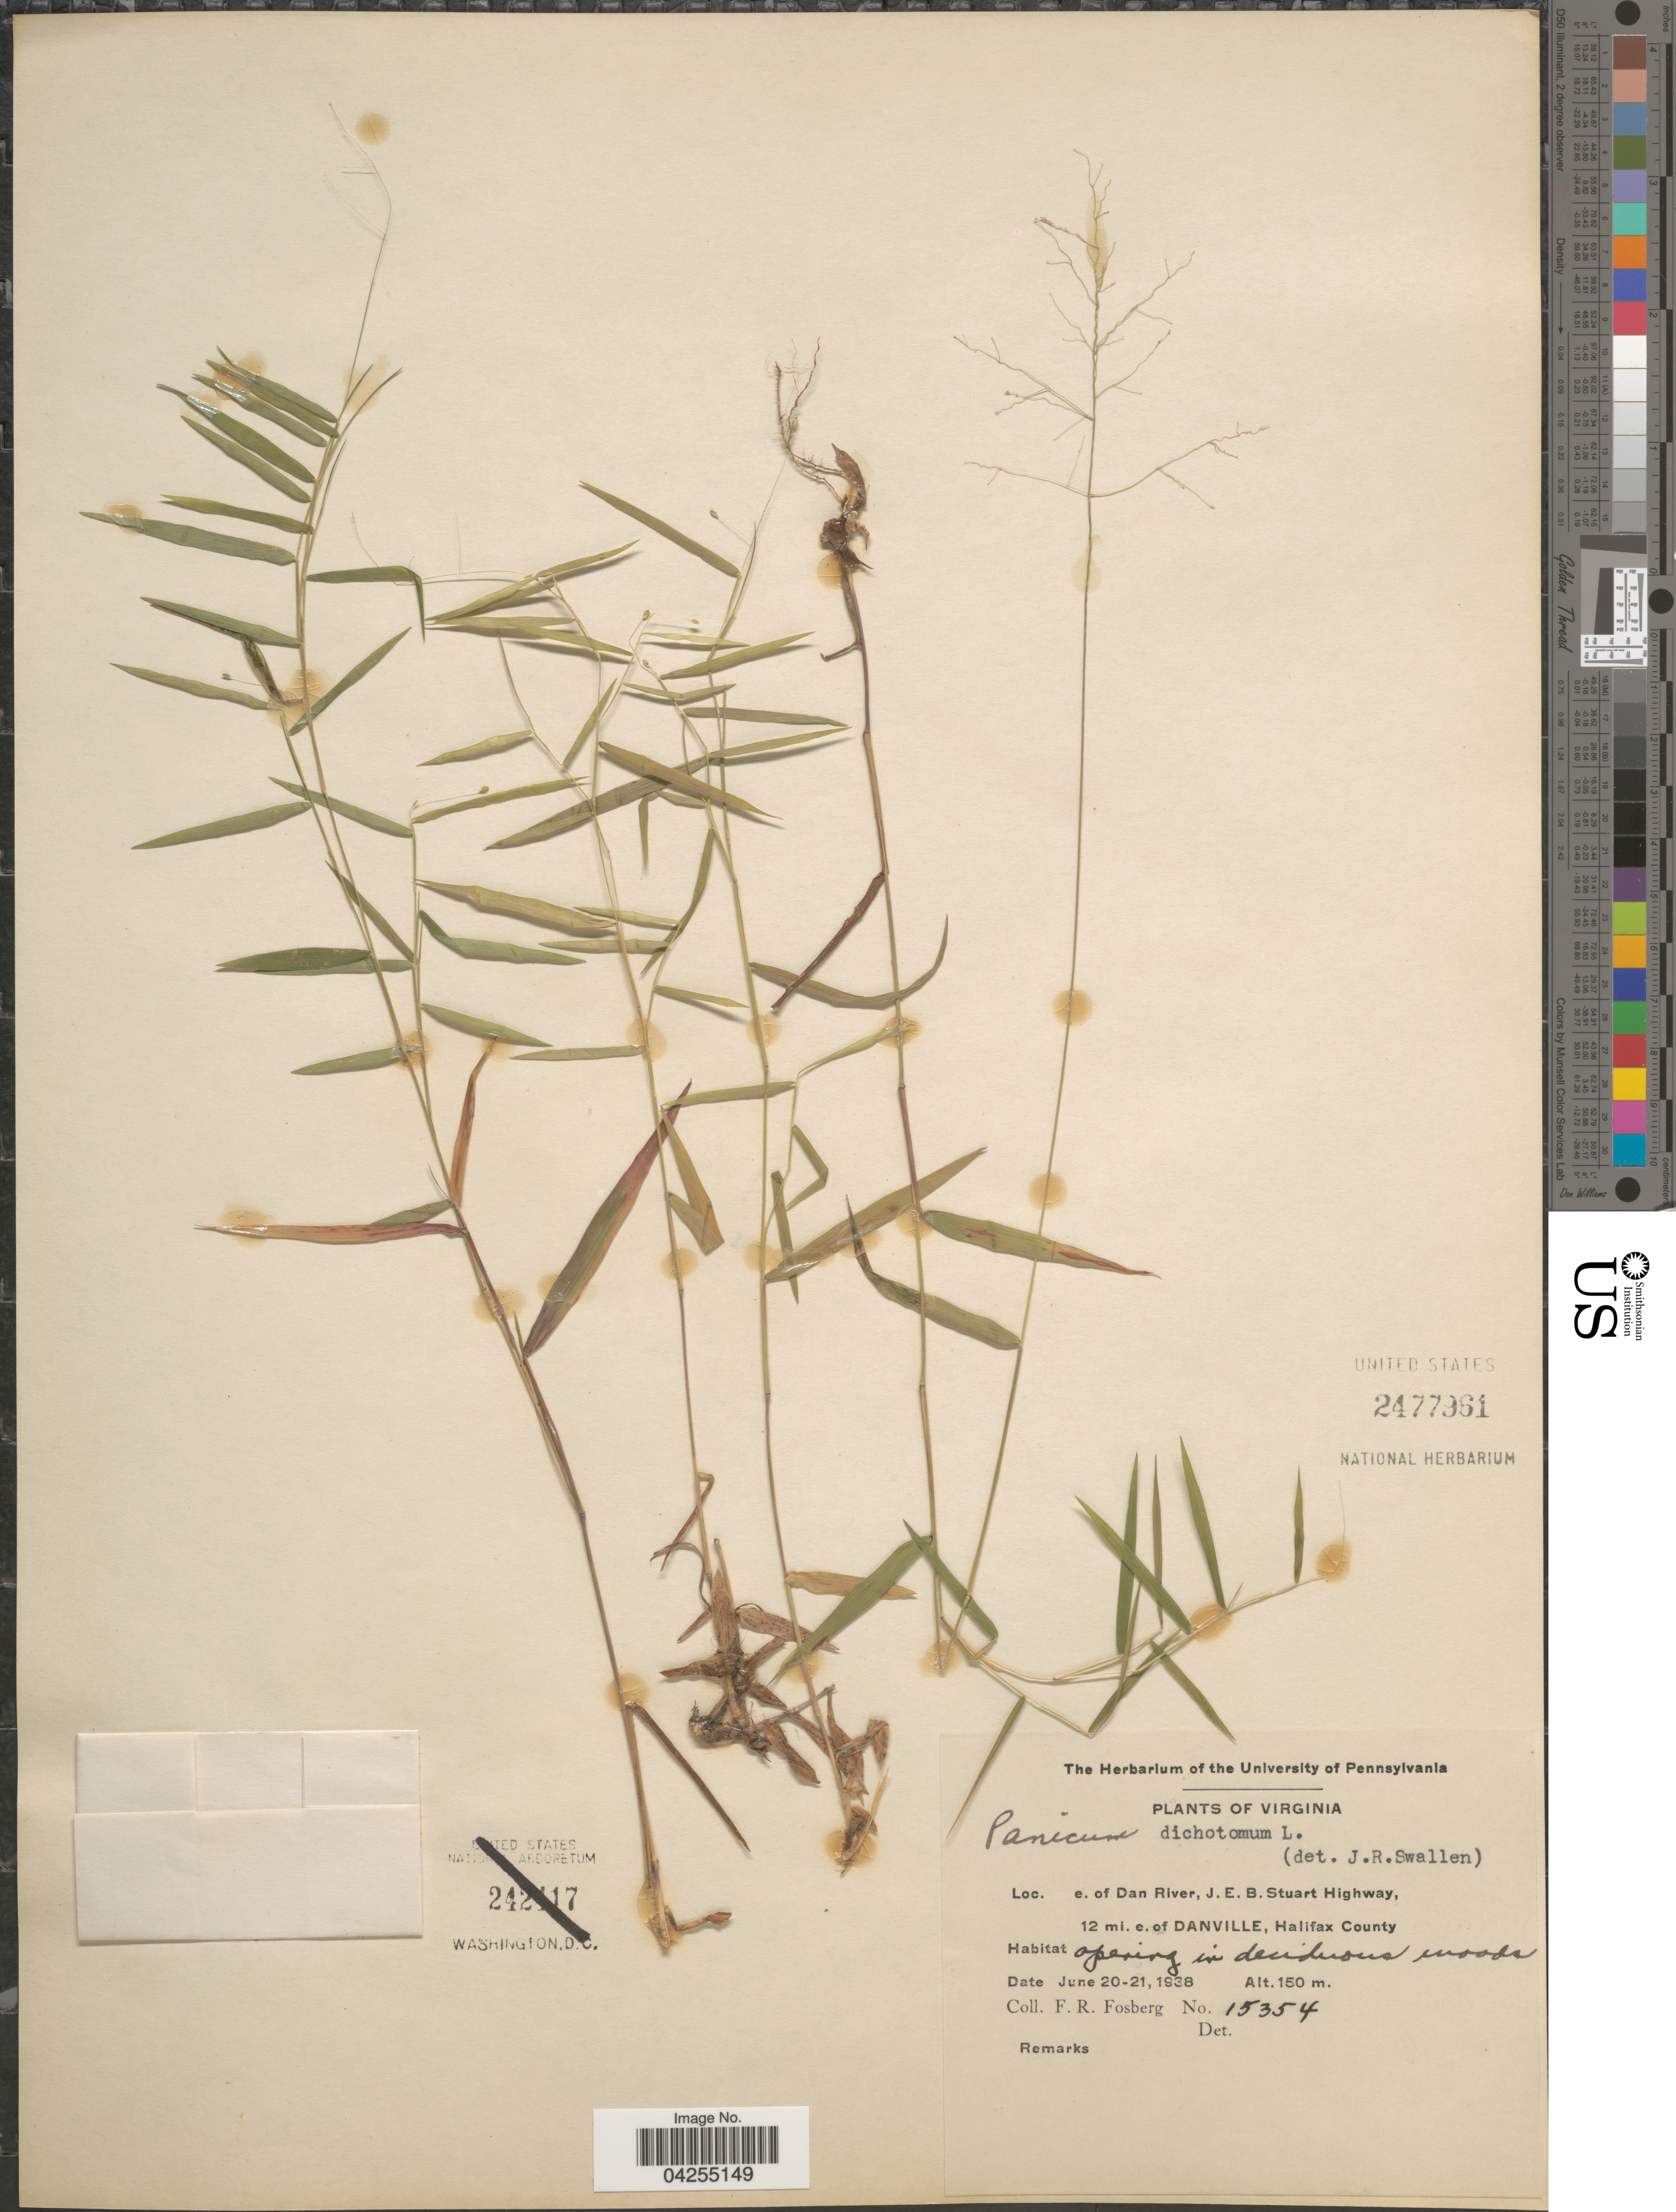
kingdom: Plantae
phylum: Tracheophyta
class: Liliopsida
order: Poales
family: Poaceae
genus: Dichanthelium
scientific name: Dichanthelium dichotomum var. dichotomum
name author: (L.) Gould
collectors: F. R. Fosberg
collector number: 15354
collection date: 1938-06-20/1938-06-21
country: United States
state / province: Virginia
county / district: Halifax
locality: E. of Dan River, J. E. B. Stuart Highway, 12 mi. e. of Danville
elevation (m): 150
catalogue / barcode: US 2477961